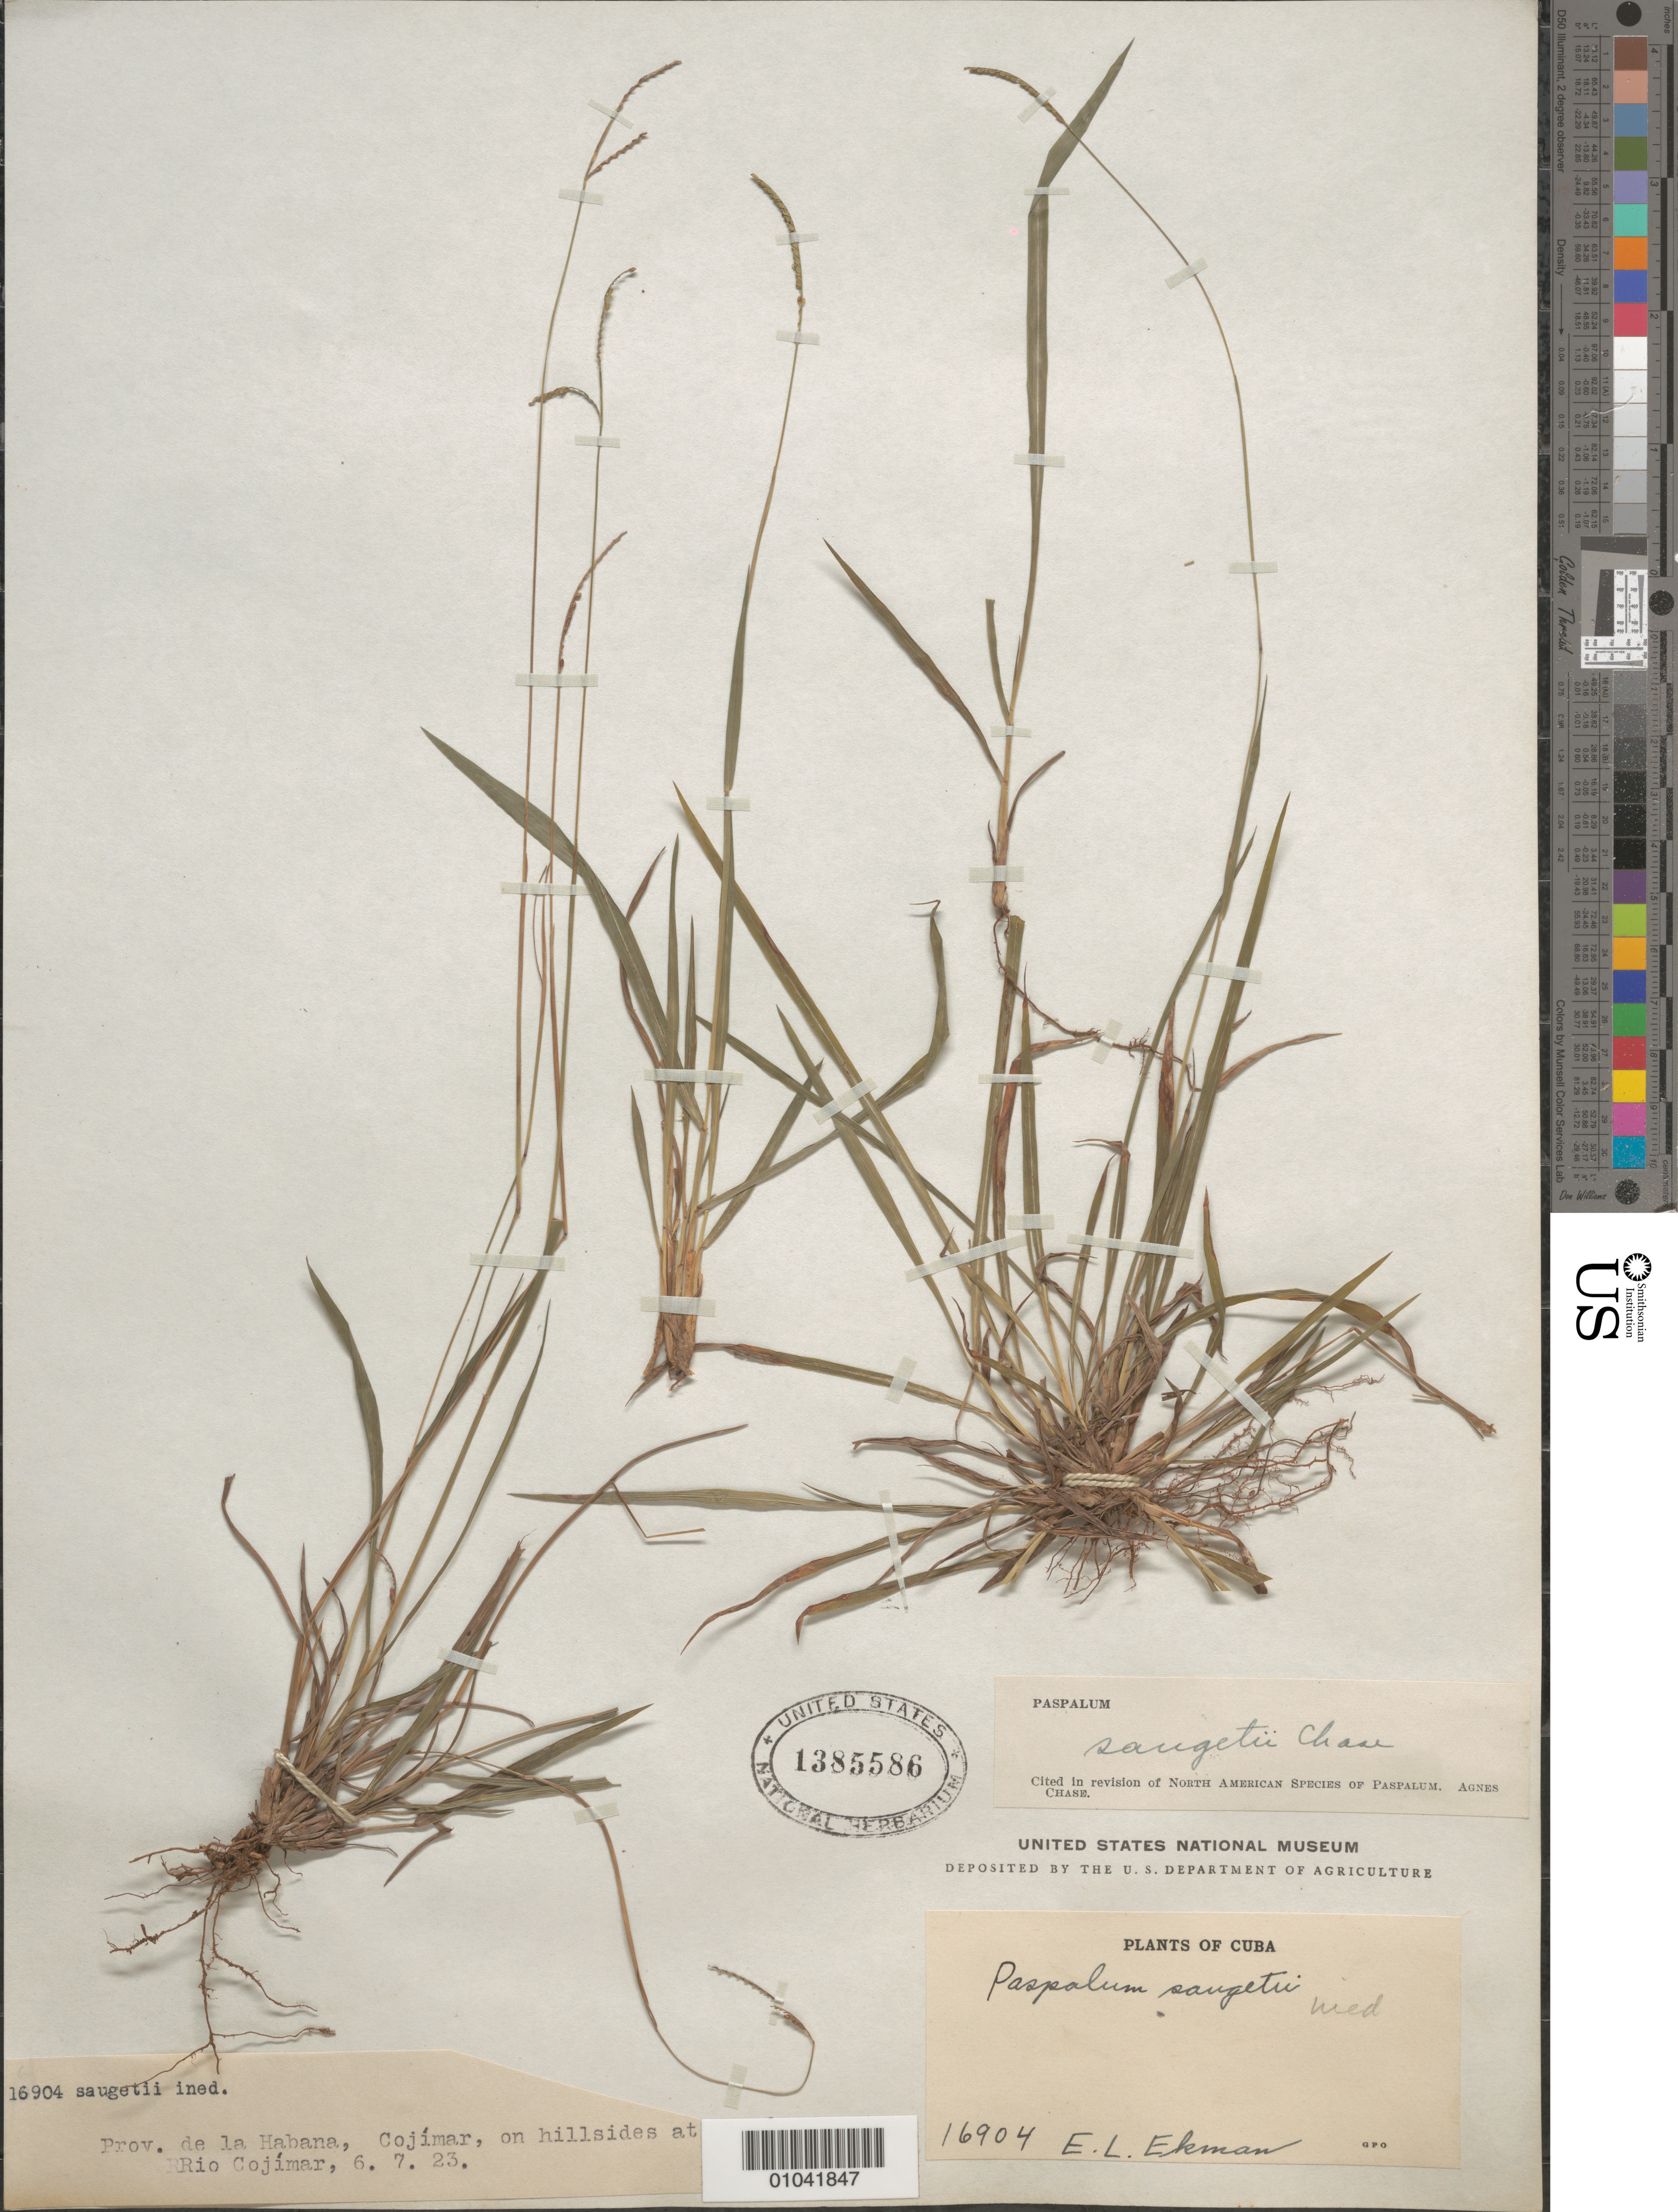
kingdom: Plantae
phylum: Tracheophyta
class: Liliopsida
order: Poales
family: Poaceae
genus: Paspalum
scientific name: Paspalum saugetii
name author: Chase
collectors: E. L. Ekman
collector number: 16904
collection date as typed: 06 Jul 1923 or 07 Jun 1923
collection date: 1923-06-07 or 1923-07-06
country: Cuba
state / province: La Habana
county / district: Municipio Habana del Este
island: Cuba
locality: Rio Cojimar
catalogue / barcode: US 1385586